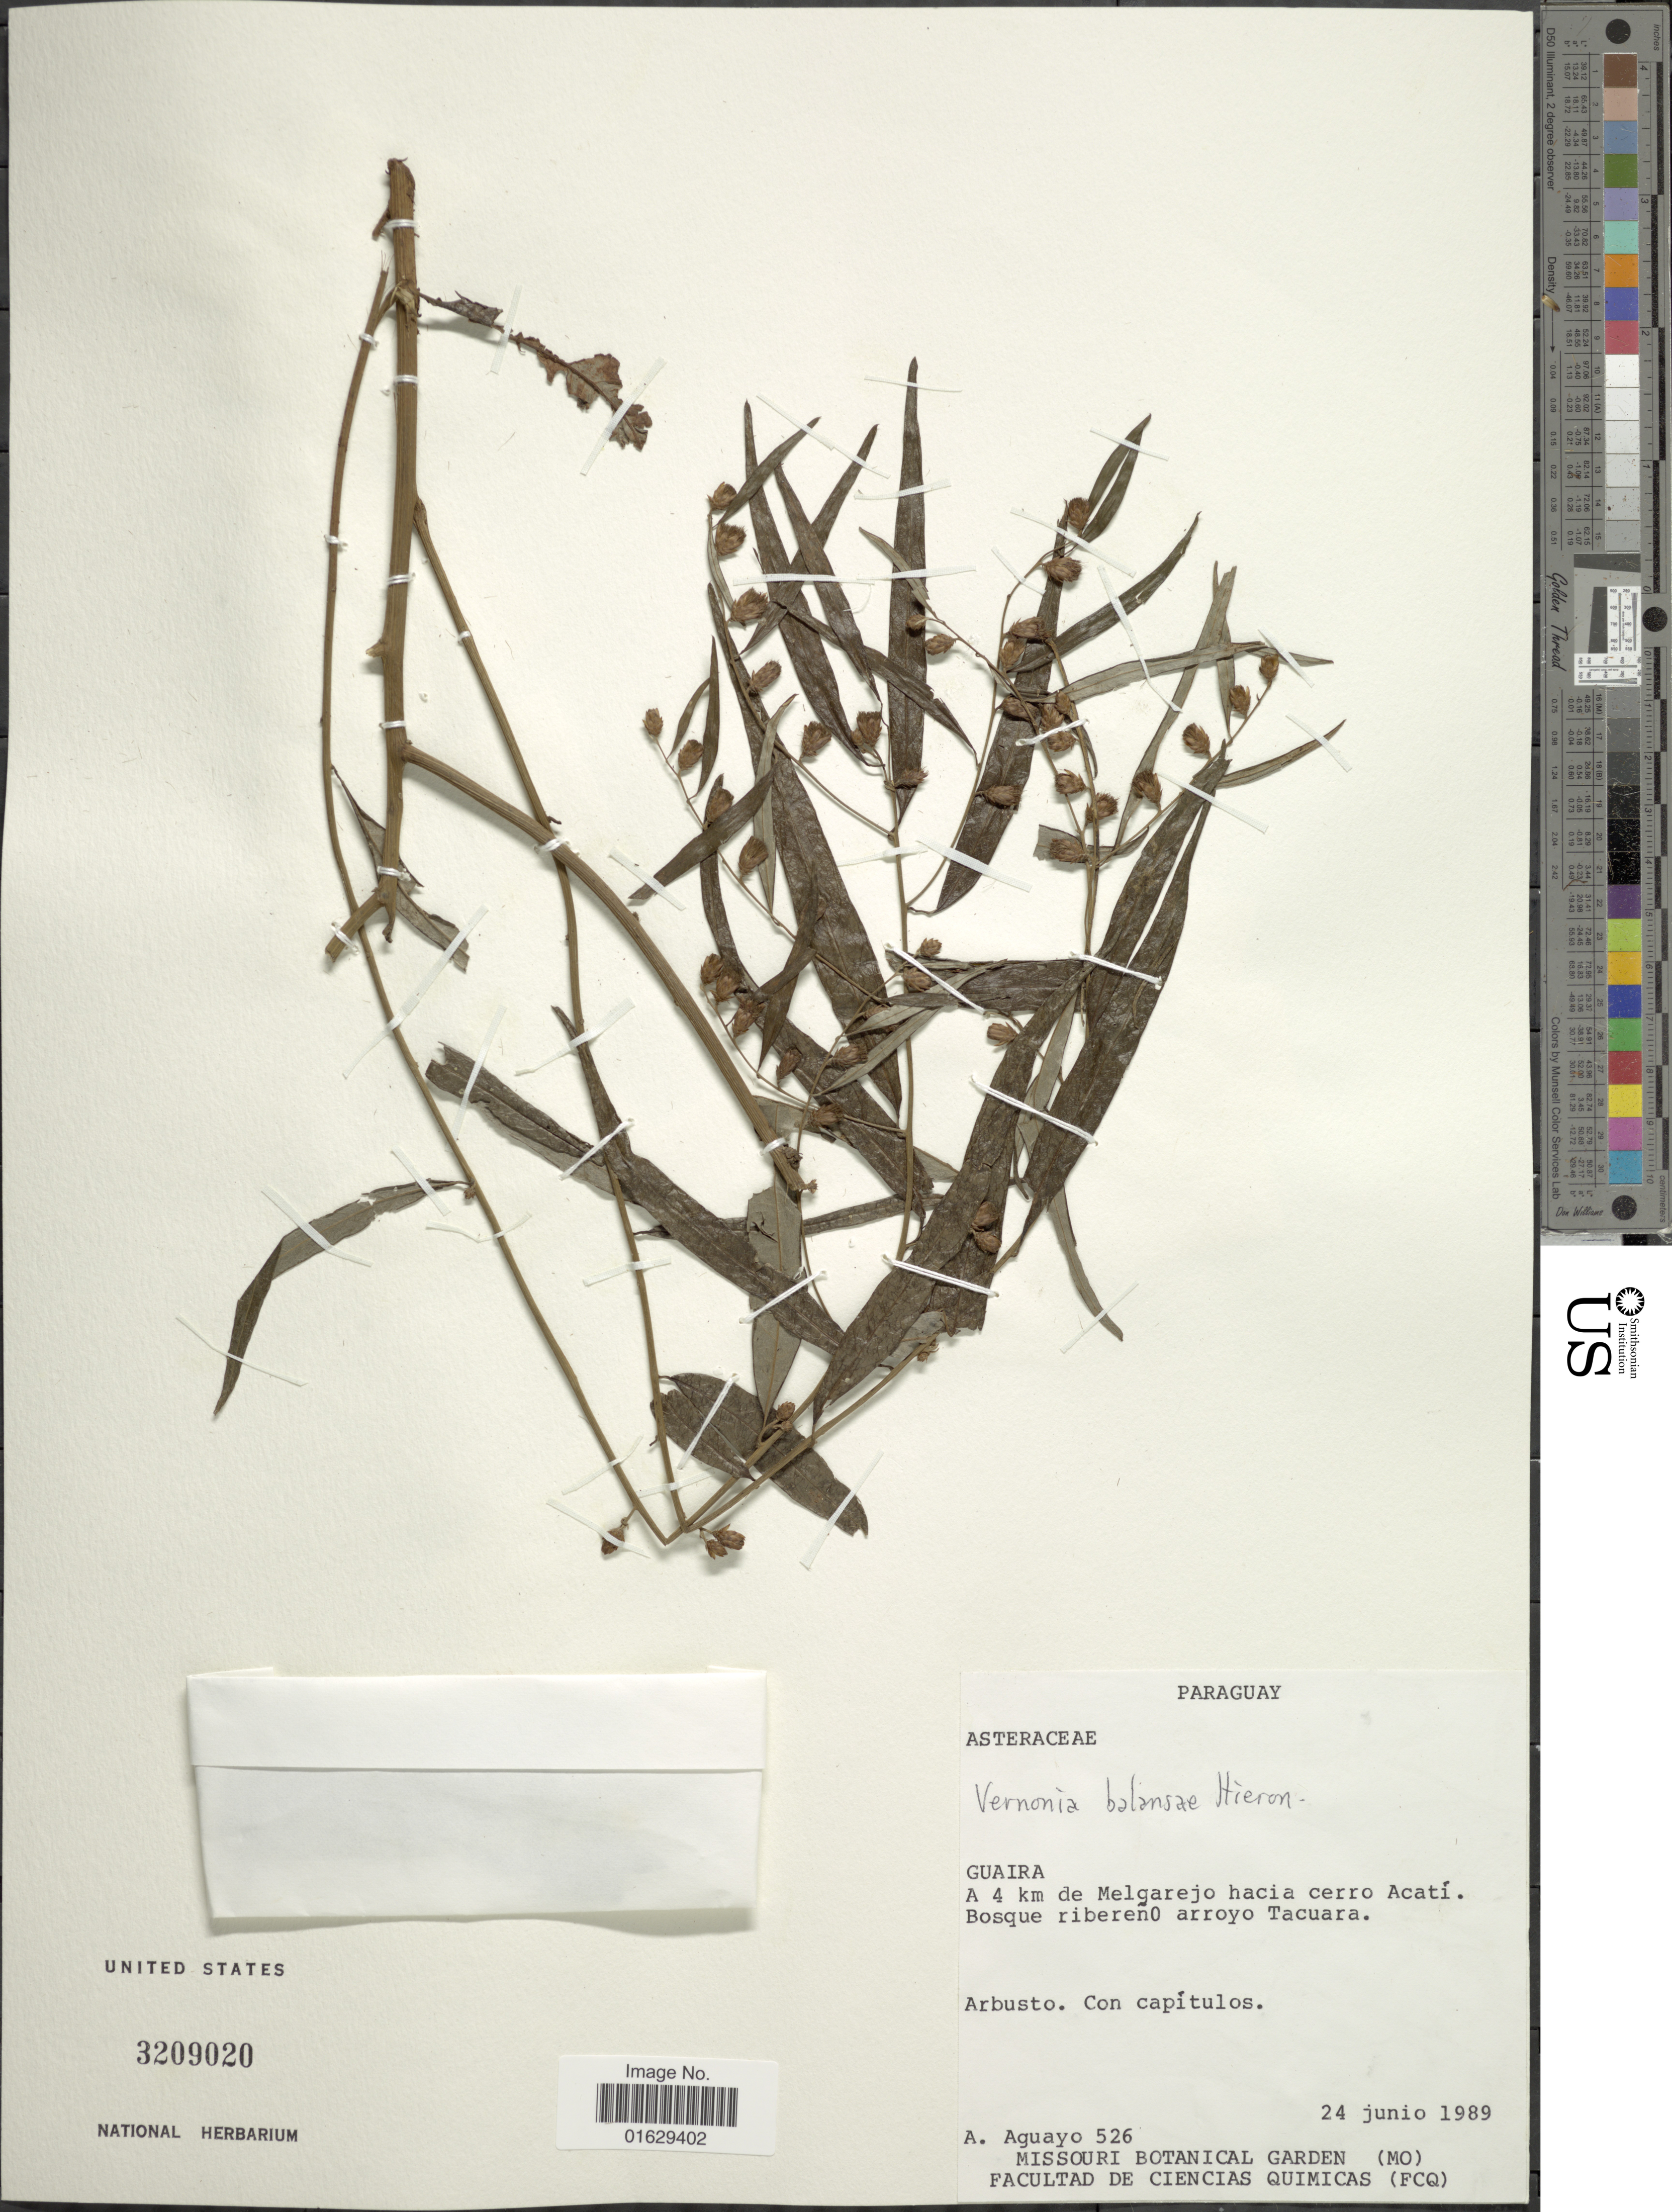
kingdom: Plantae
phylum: Tracheophyta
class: Magnoliopsida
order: Asterales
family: Asteraceae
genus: Lepidaploa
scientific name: Lepidaploa balansae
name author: (Hieron.) H. Rob.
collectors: A. Aguayo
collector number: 526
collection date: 1989-06-24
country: Paraguay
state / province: Guaira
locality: Guaira, A 4 km de Melgarejo hacia cerro Acati, Bosque ribereno arroyo Tacuara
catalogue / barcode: US 3209020